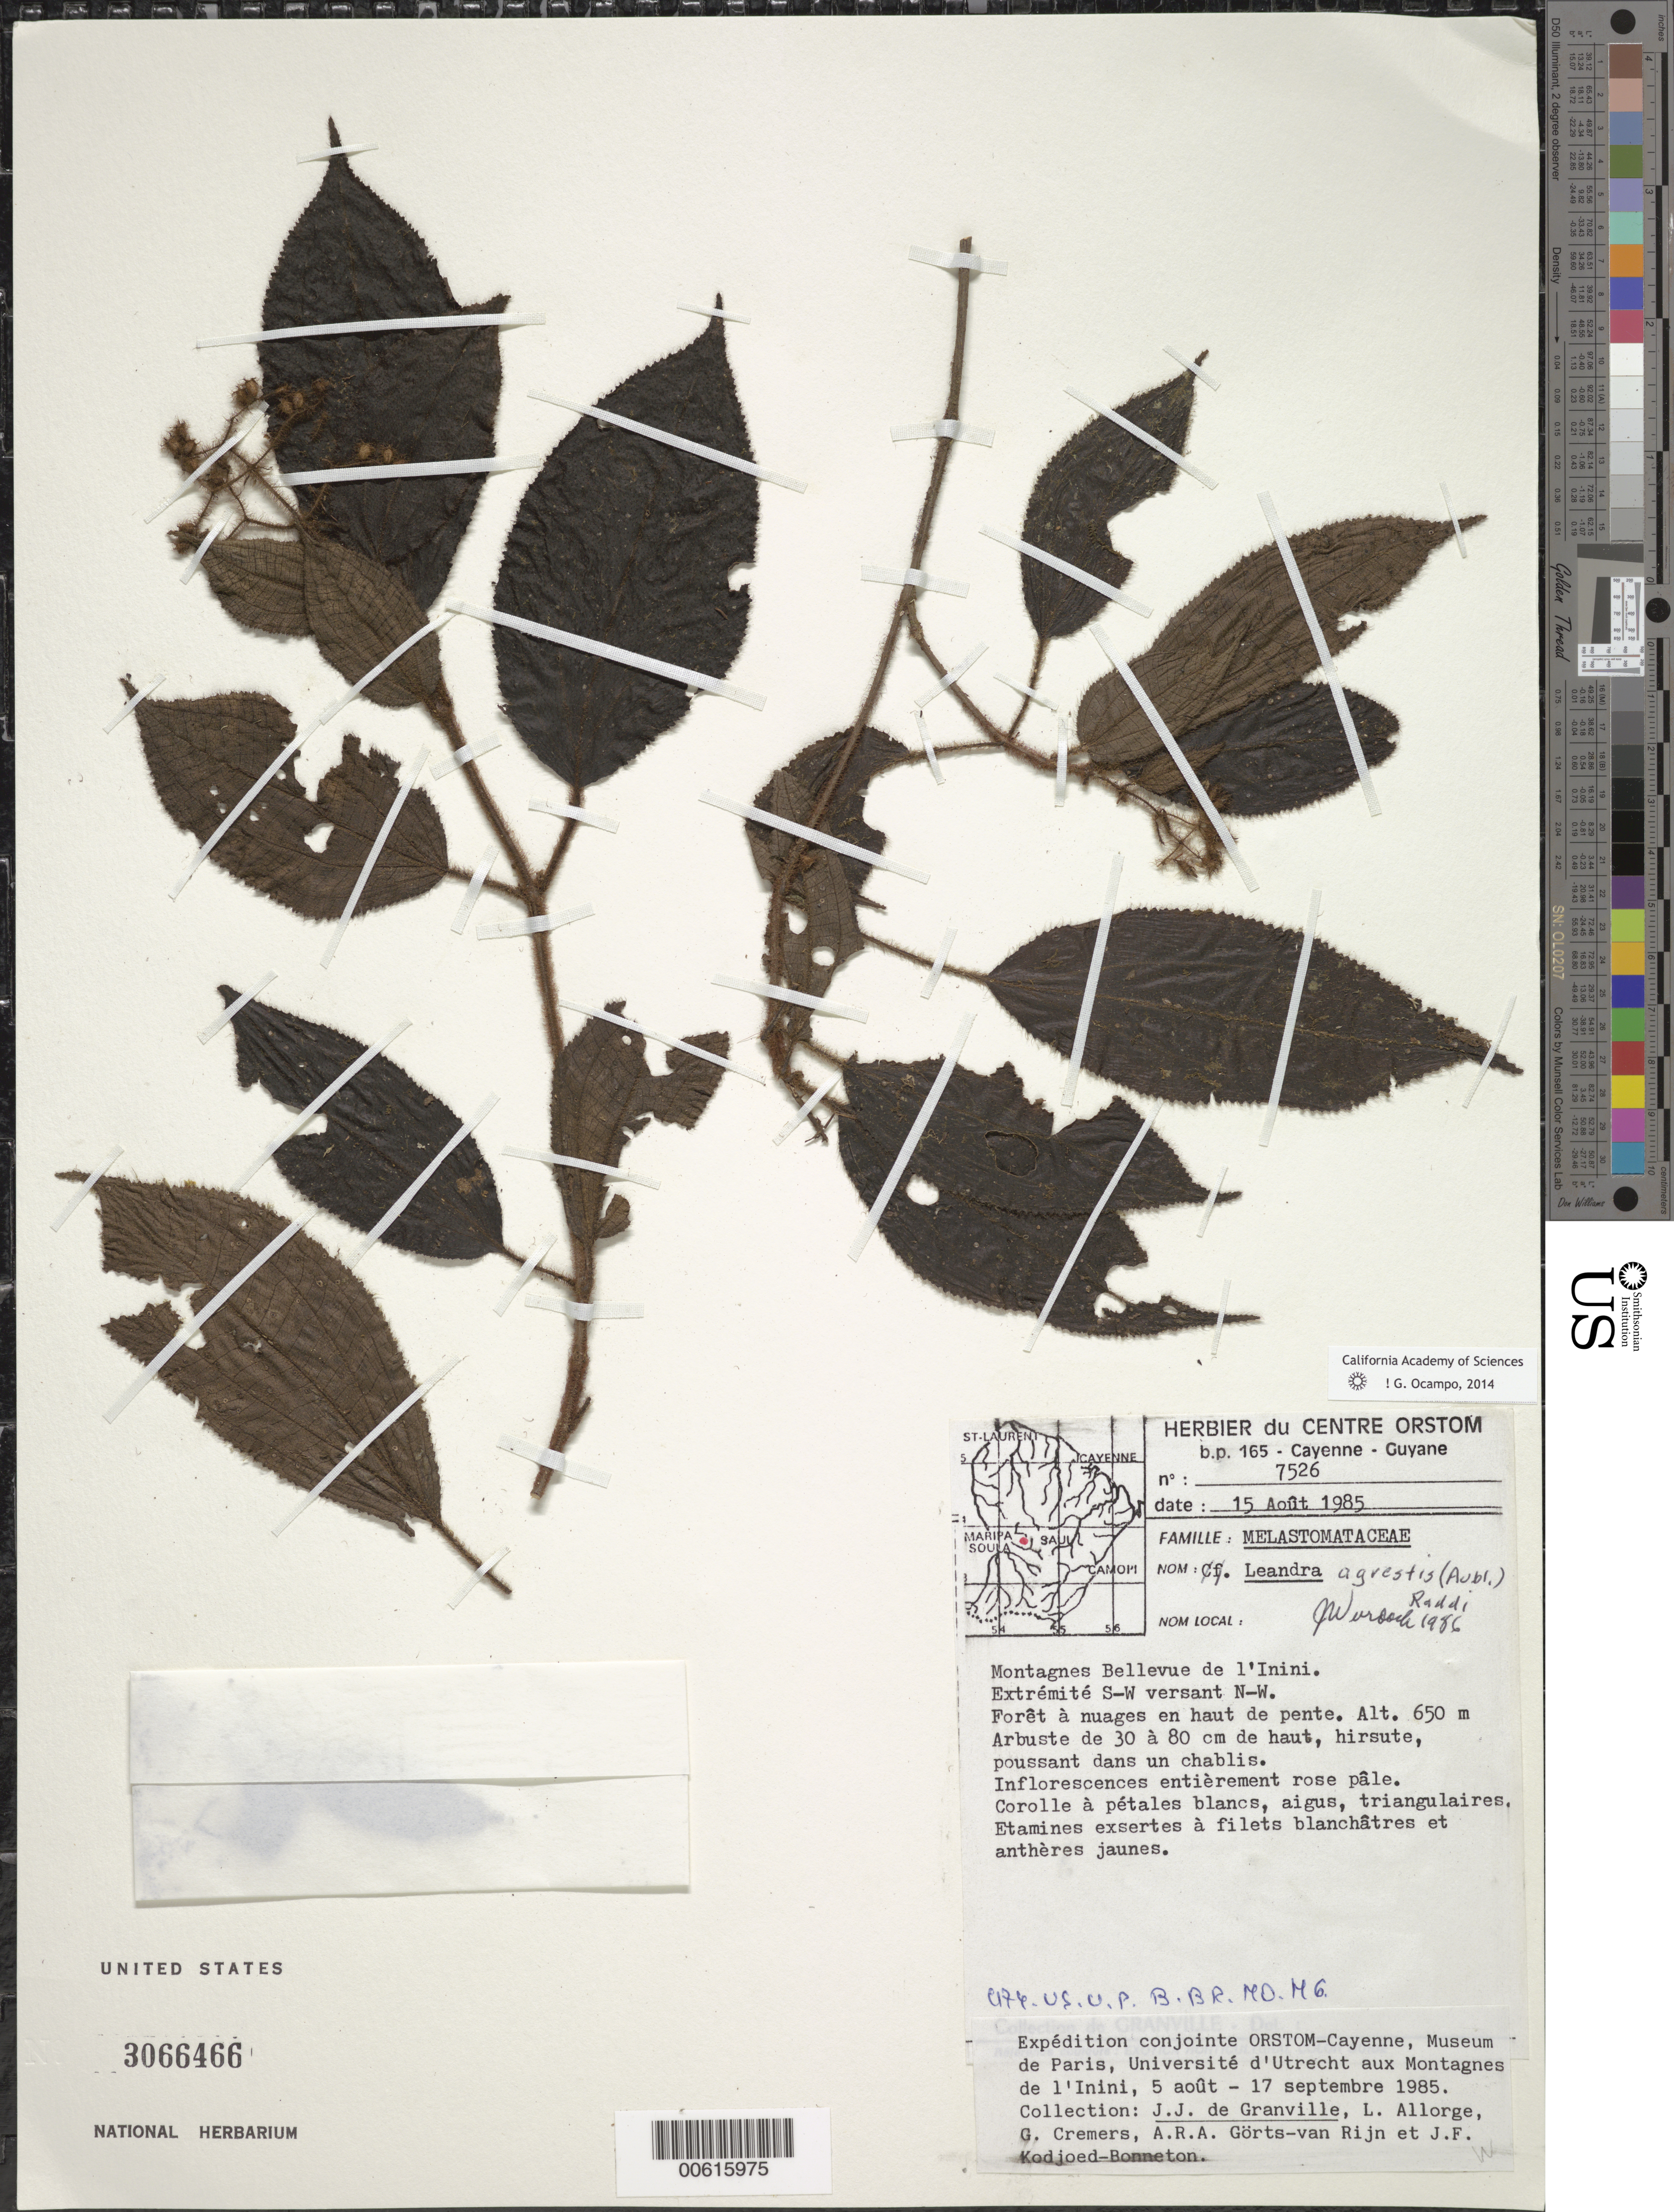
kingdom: Plantae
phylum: Tracheophyta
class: Magnoliopsida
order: Myrtales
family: Melastomataceae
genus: Leandra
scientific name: Leandra agrestis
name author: (Aubl.) Raddi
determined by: Wurdack, John J., (US), US (UNITED STATES)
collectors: J.-J. de Granville, L. Allorge, G. Cremers, A. .R. A. Görts-van Rijn & J. Kodjoed-Bonneton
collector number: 7526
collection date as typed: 15-Aug-85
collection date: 1985-08-15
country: French Guiana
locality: Montagnes Bellevue de l'Inini; extremite SW versant NW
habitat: Forêt a nuages en haut de pente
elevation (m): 650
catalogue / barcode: US 3066466